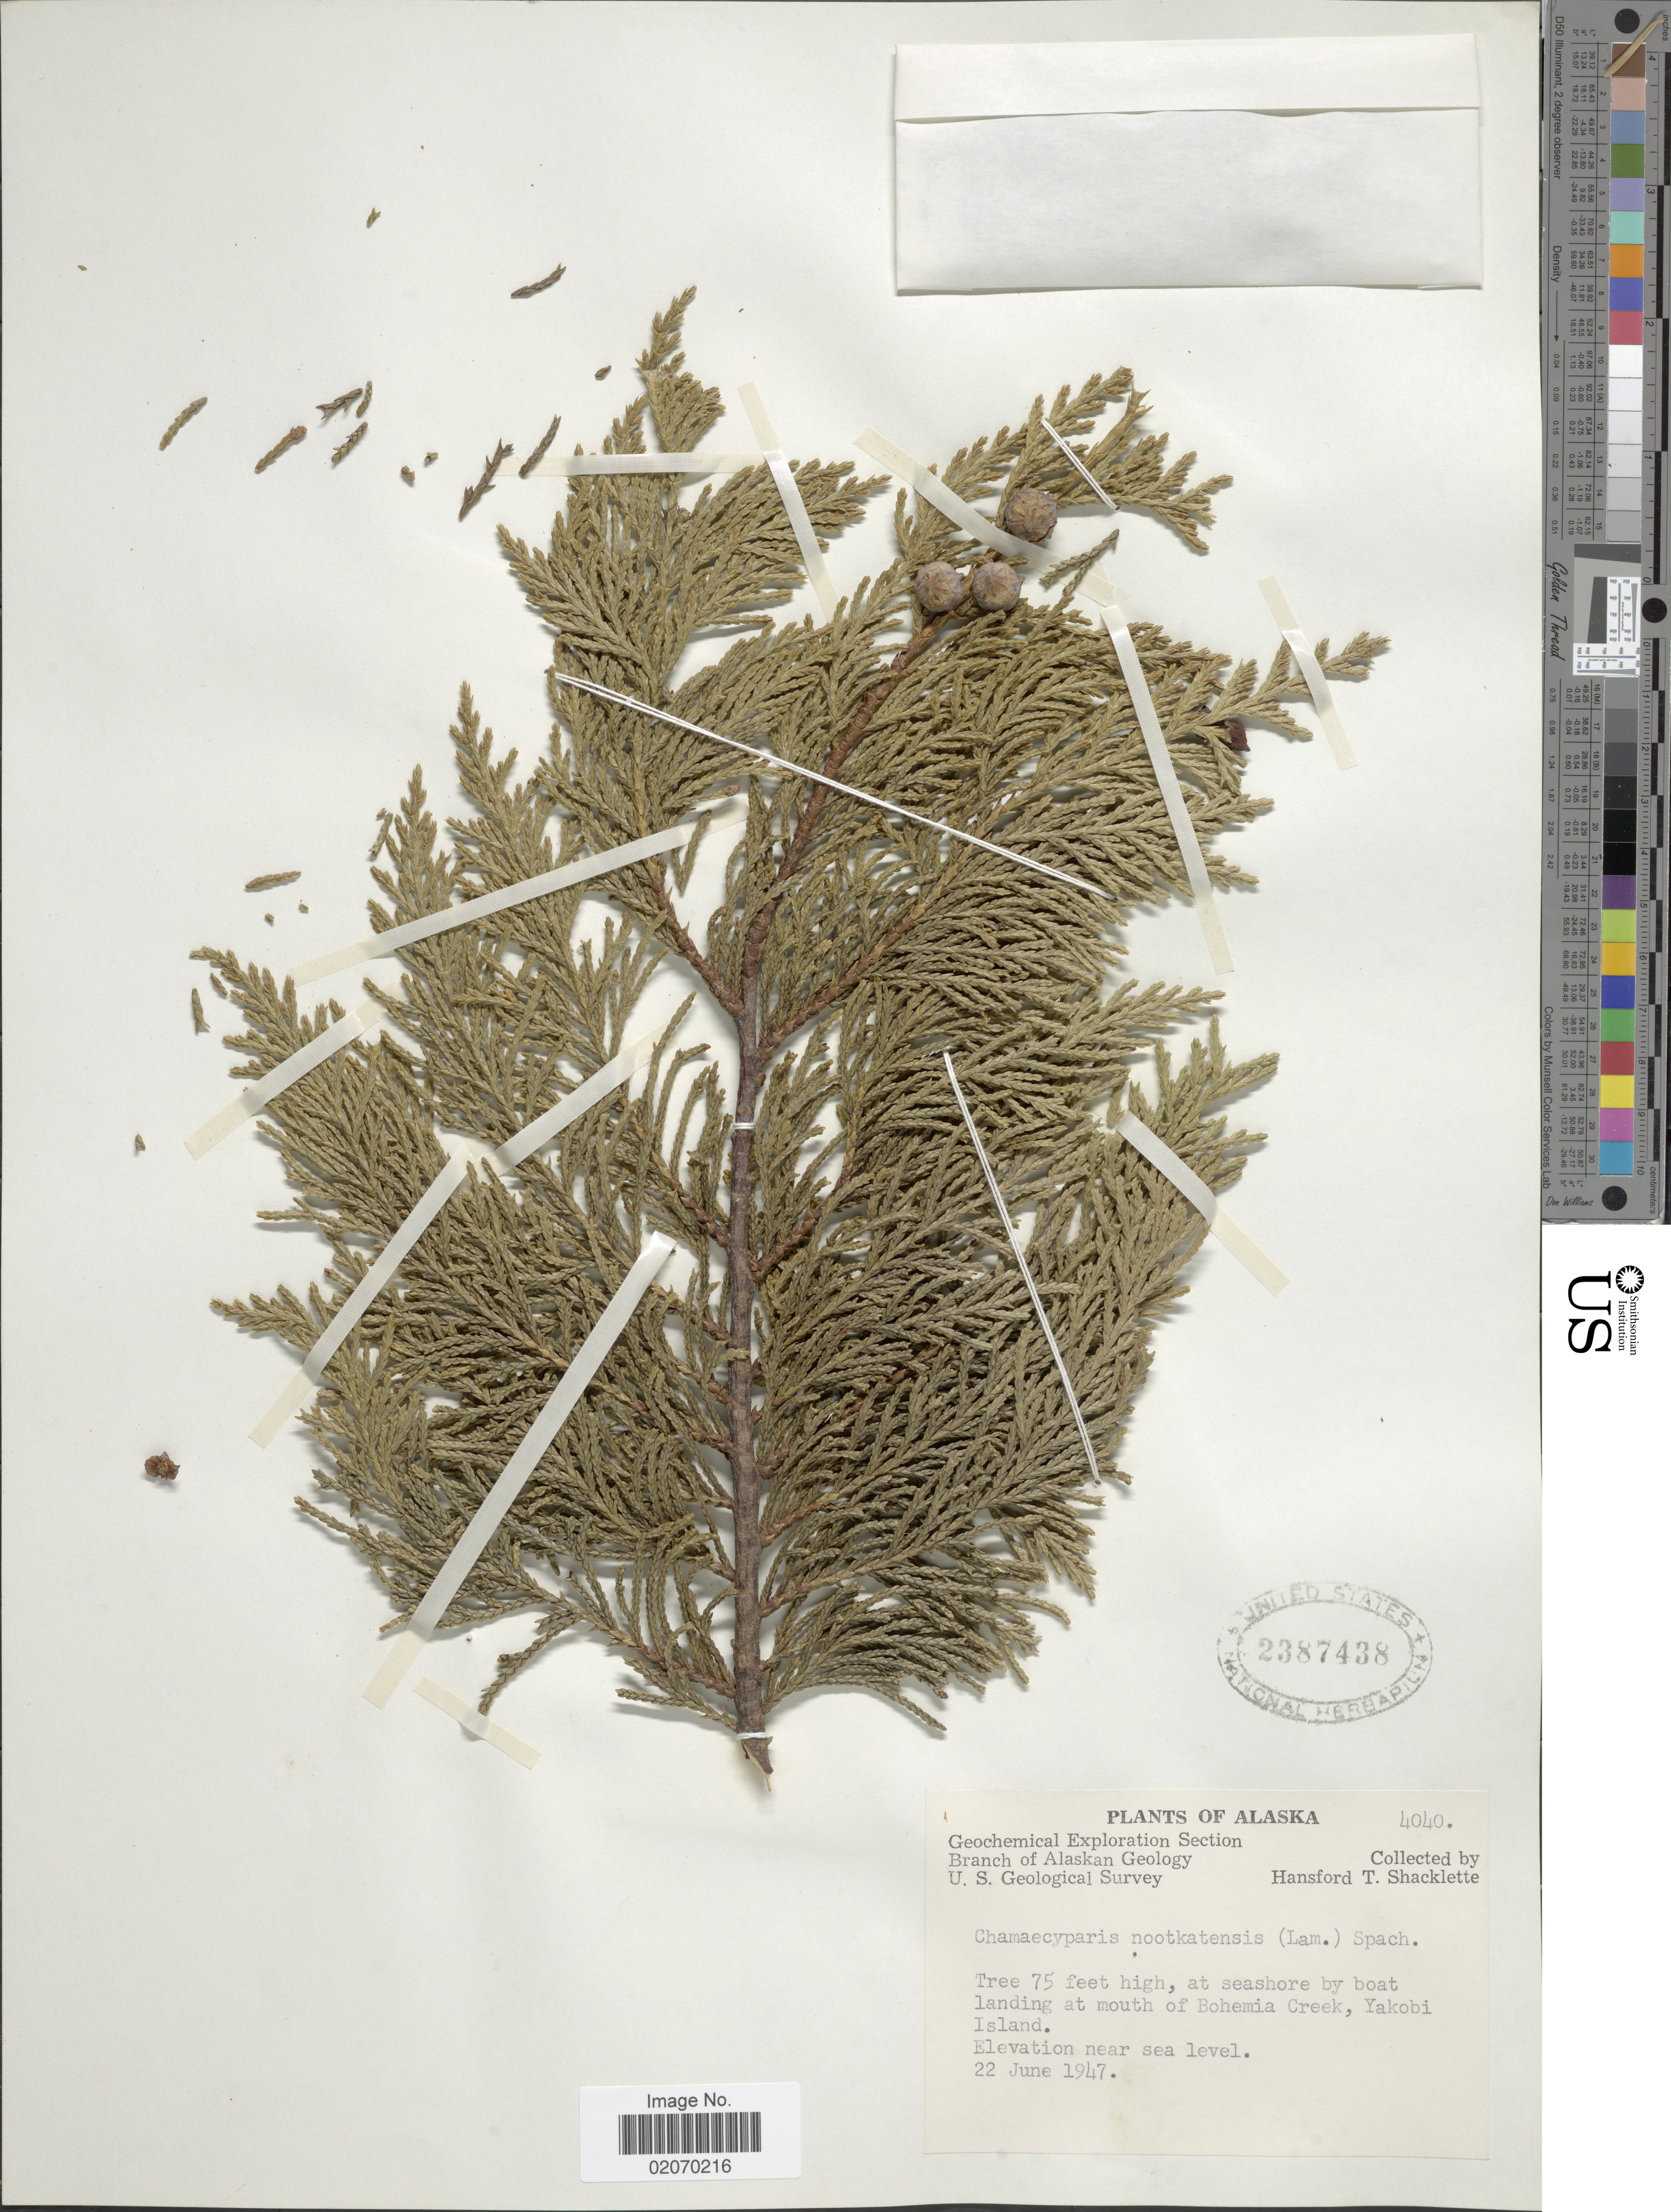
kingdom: Plantae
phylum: Tracheophyta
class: Pinopsida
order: Pinales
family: Cupressaceae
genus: Chamaecyparis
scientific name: Chamaecyparis nootkatensis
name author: (D. Don) Spach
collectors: H. Shacklette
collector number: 4040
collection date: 1947-06-22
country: United States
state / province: Alaska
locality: At seashore by boat landing at mouth of Bohemia Creek, Yakobi Island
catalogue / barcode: US 2387438